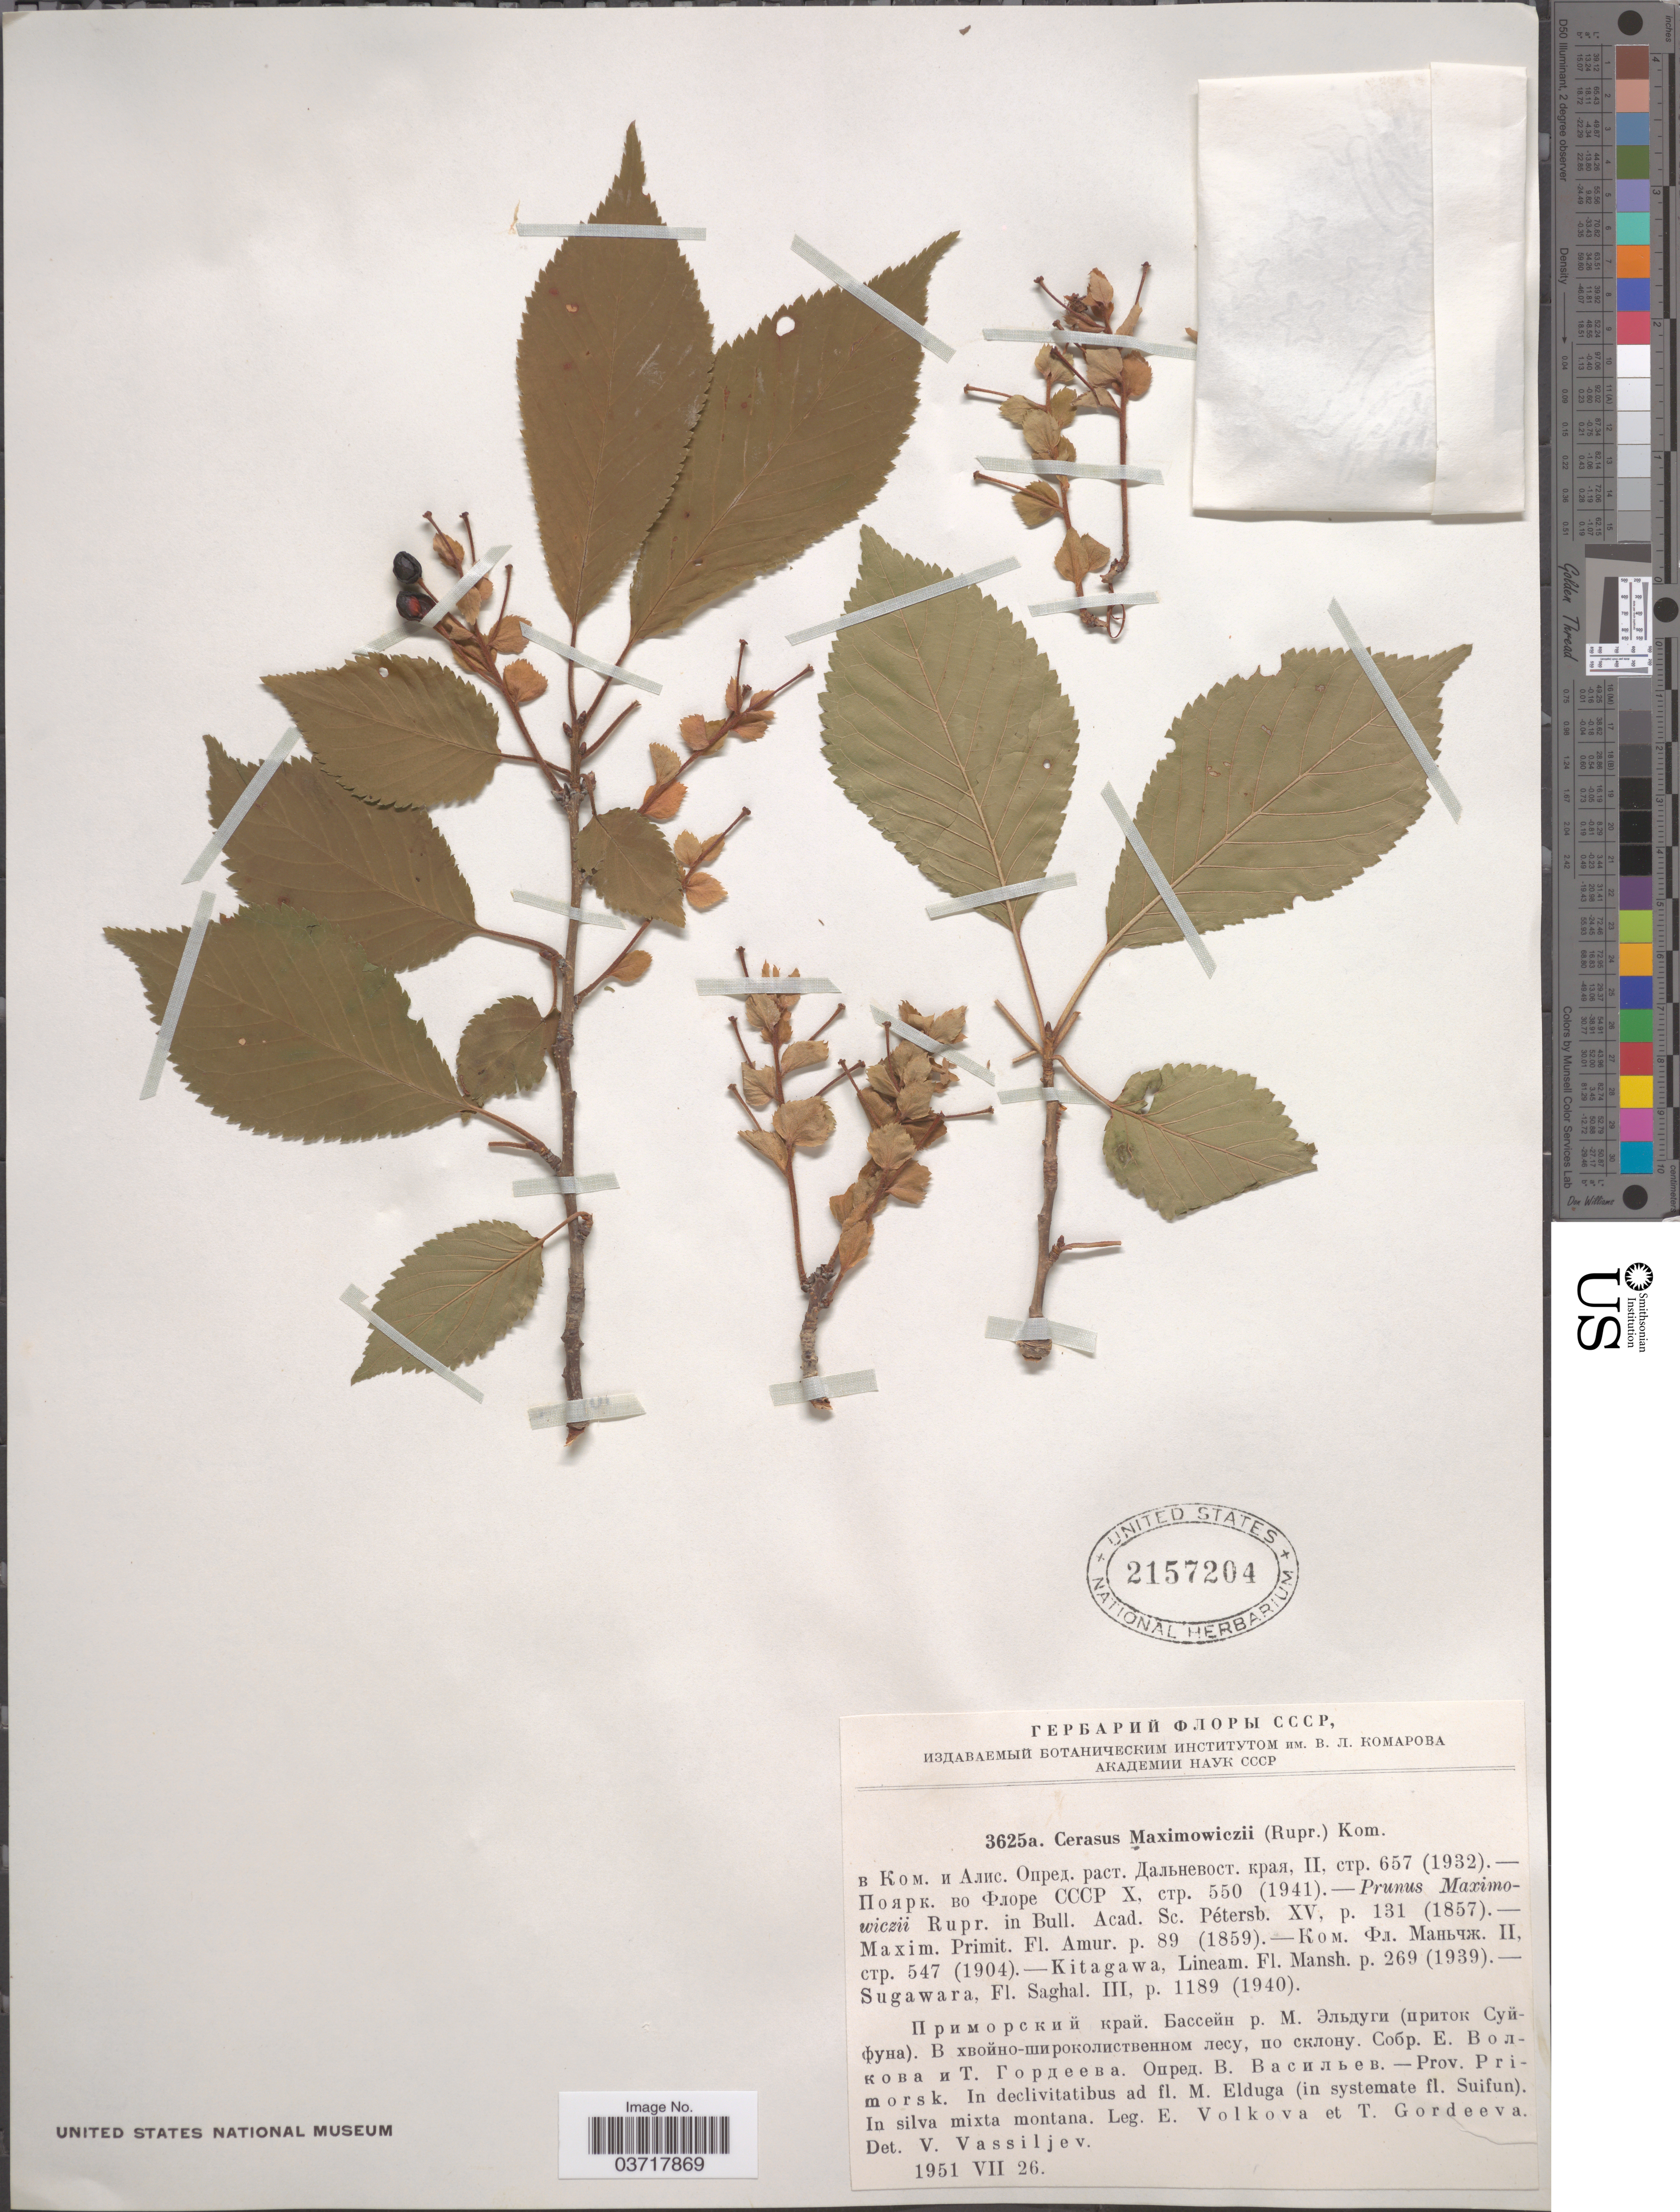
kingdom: Plantae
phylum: Tracheophyta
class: Magnoliopsida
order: Rosales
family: Rosaceae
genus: Prunus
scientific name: Prunus maximowiczii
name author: Rupr.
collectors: E. V. Volkova & T. Gordeeva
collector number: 3625a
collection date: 1951-07-26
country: Russian Federation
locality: Prov. Primorsk. In declivitatibus ad fl. M. Elduga (in systemate fl. Suifun).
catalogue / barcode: US 2157204